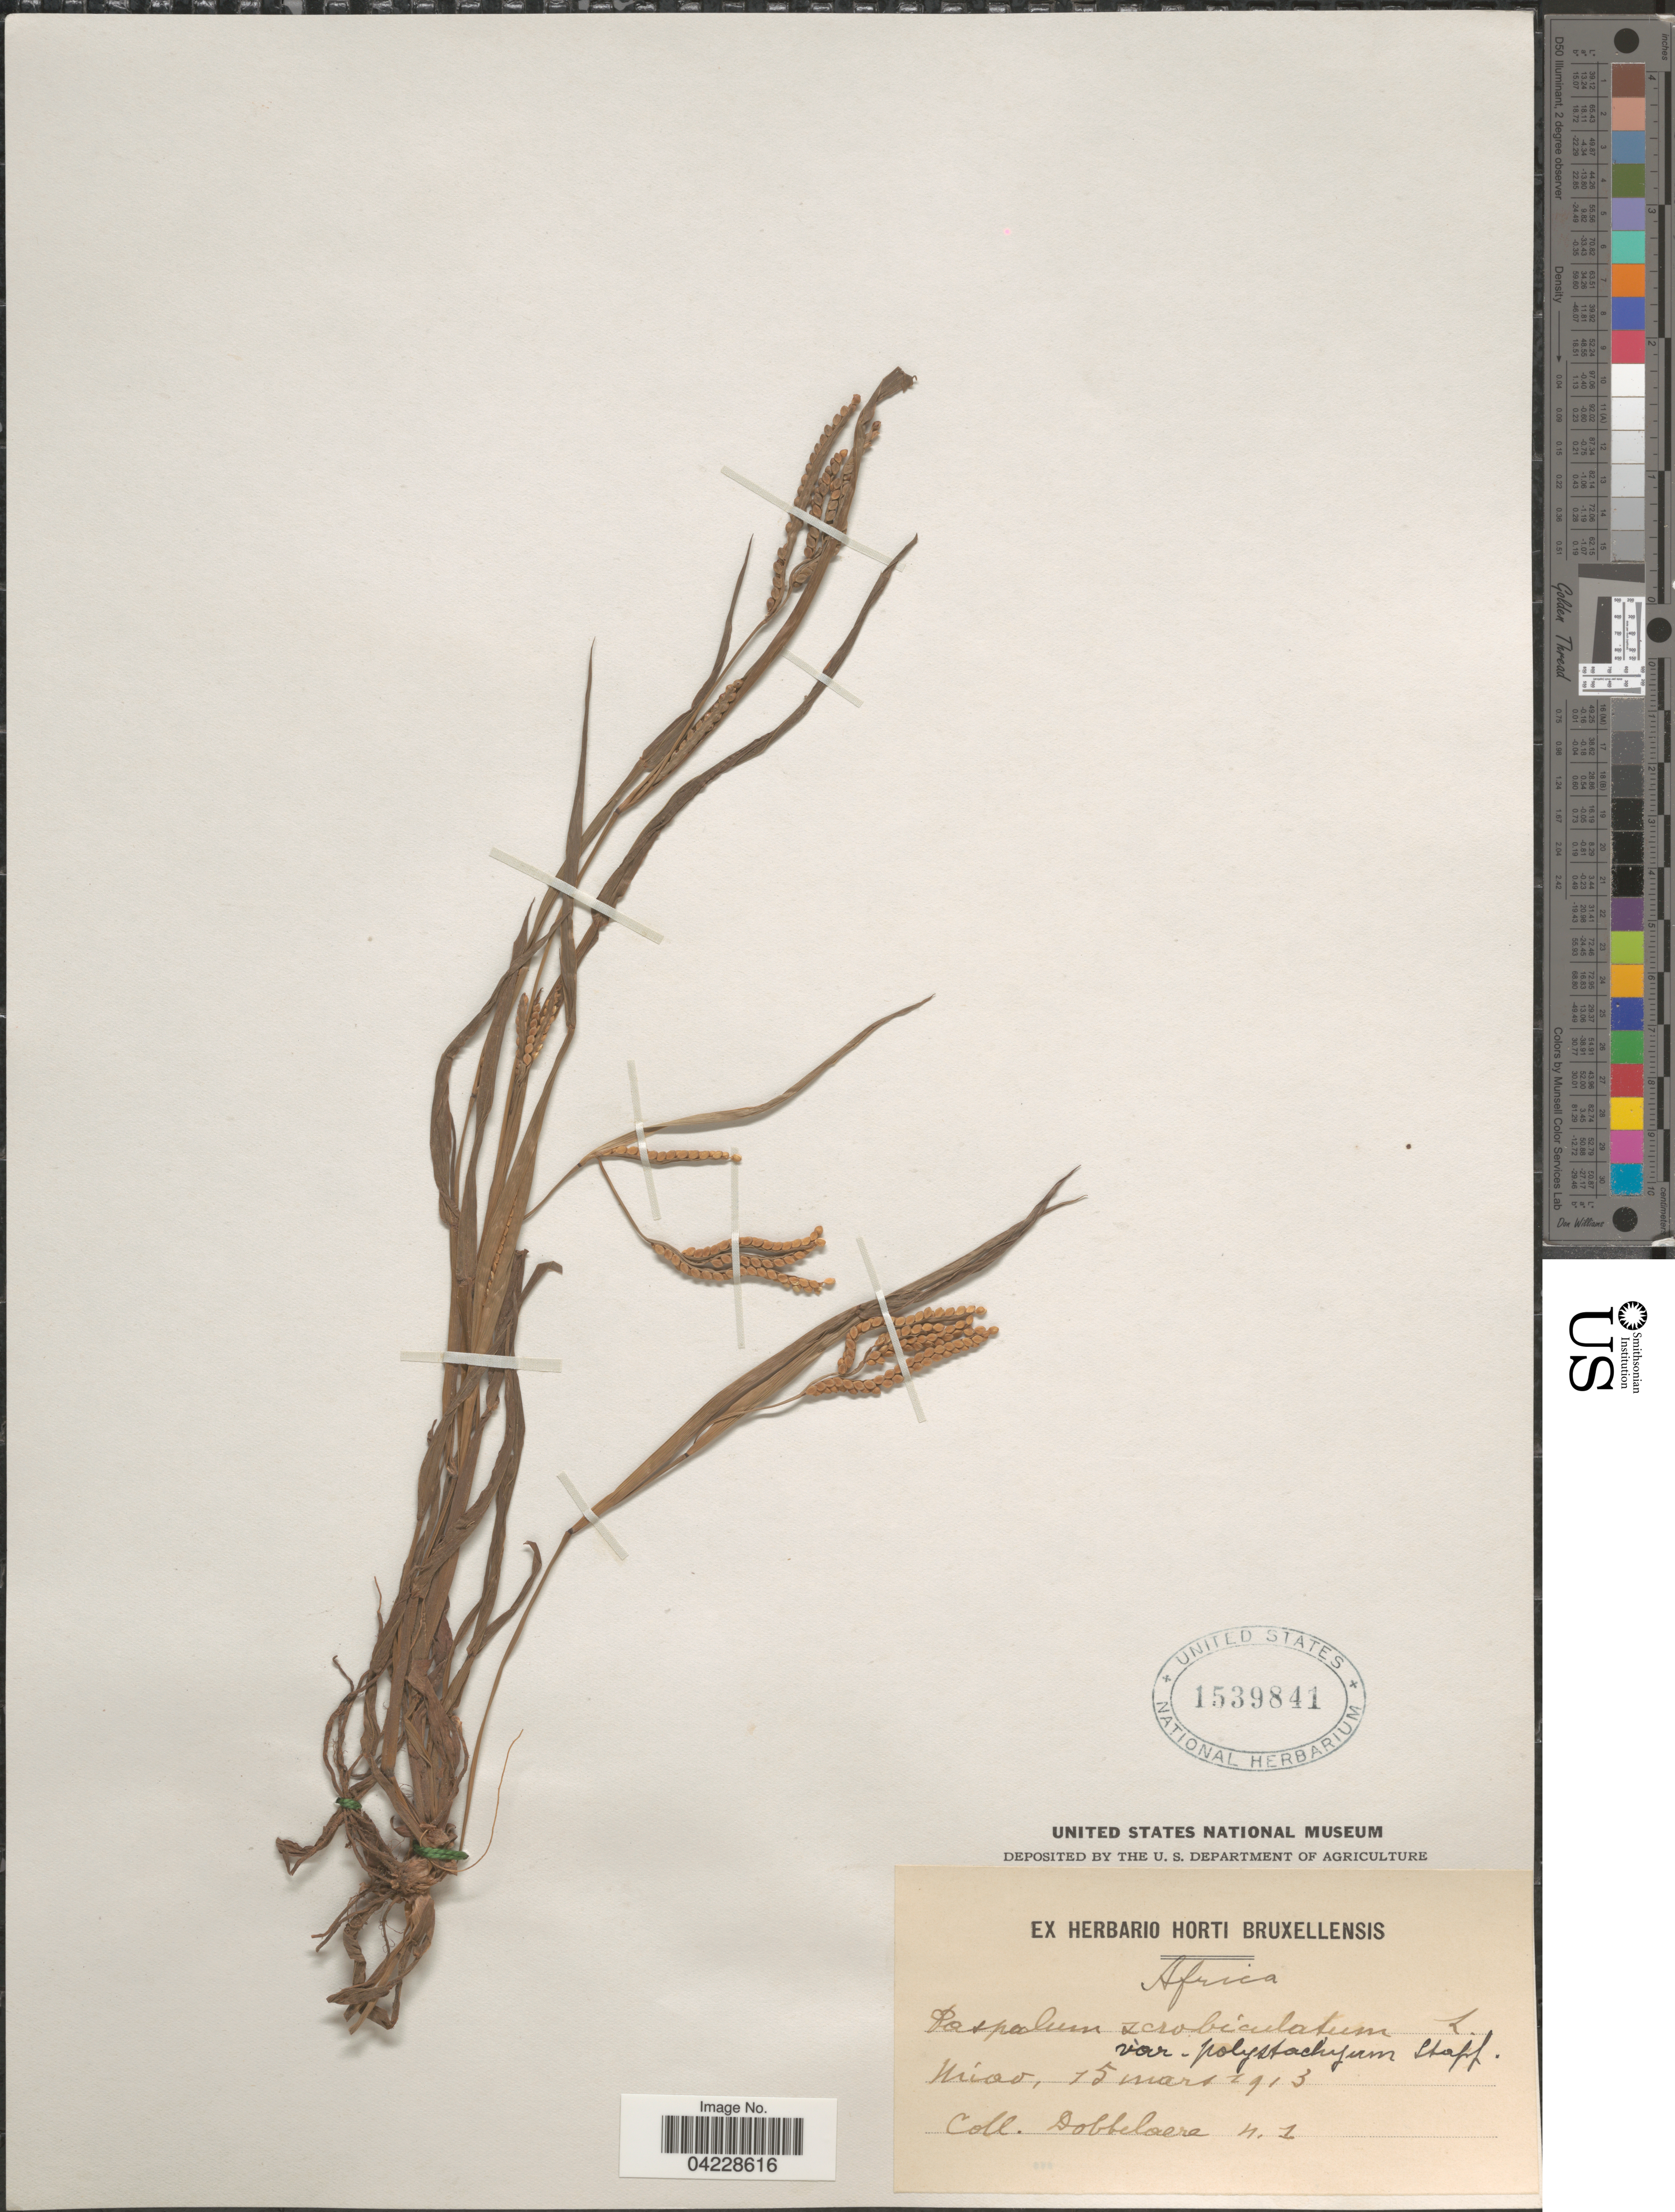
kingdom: Plantae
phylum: Tracheophyta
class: Liliopsida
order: Poales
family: Poaceae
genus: Paspalum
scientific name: Paspalum scrobiculatum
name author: L.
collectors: Dobbelaere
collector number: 1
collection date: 1913-03-15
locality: Africa. Miao.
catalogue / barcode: US 1539841